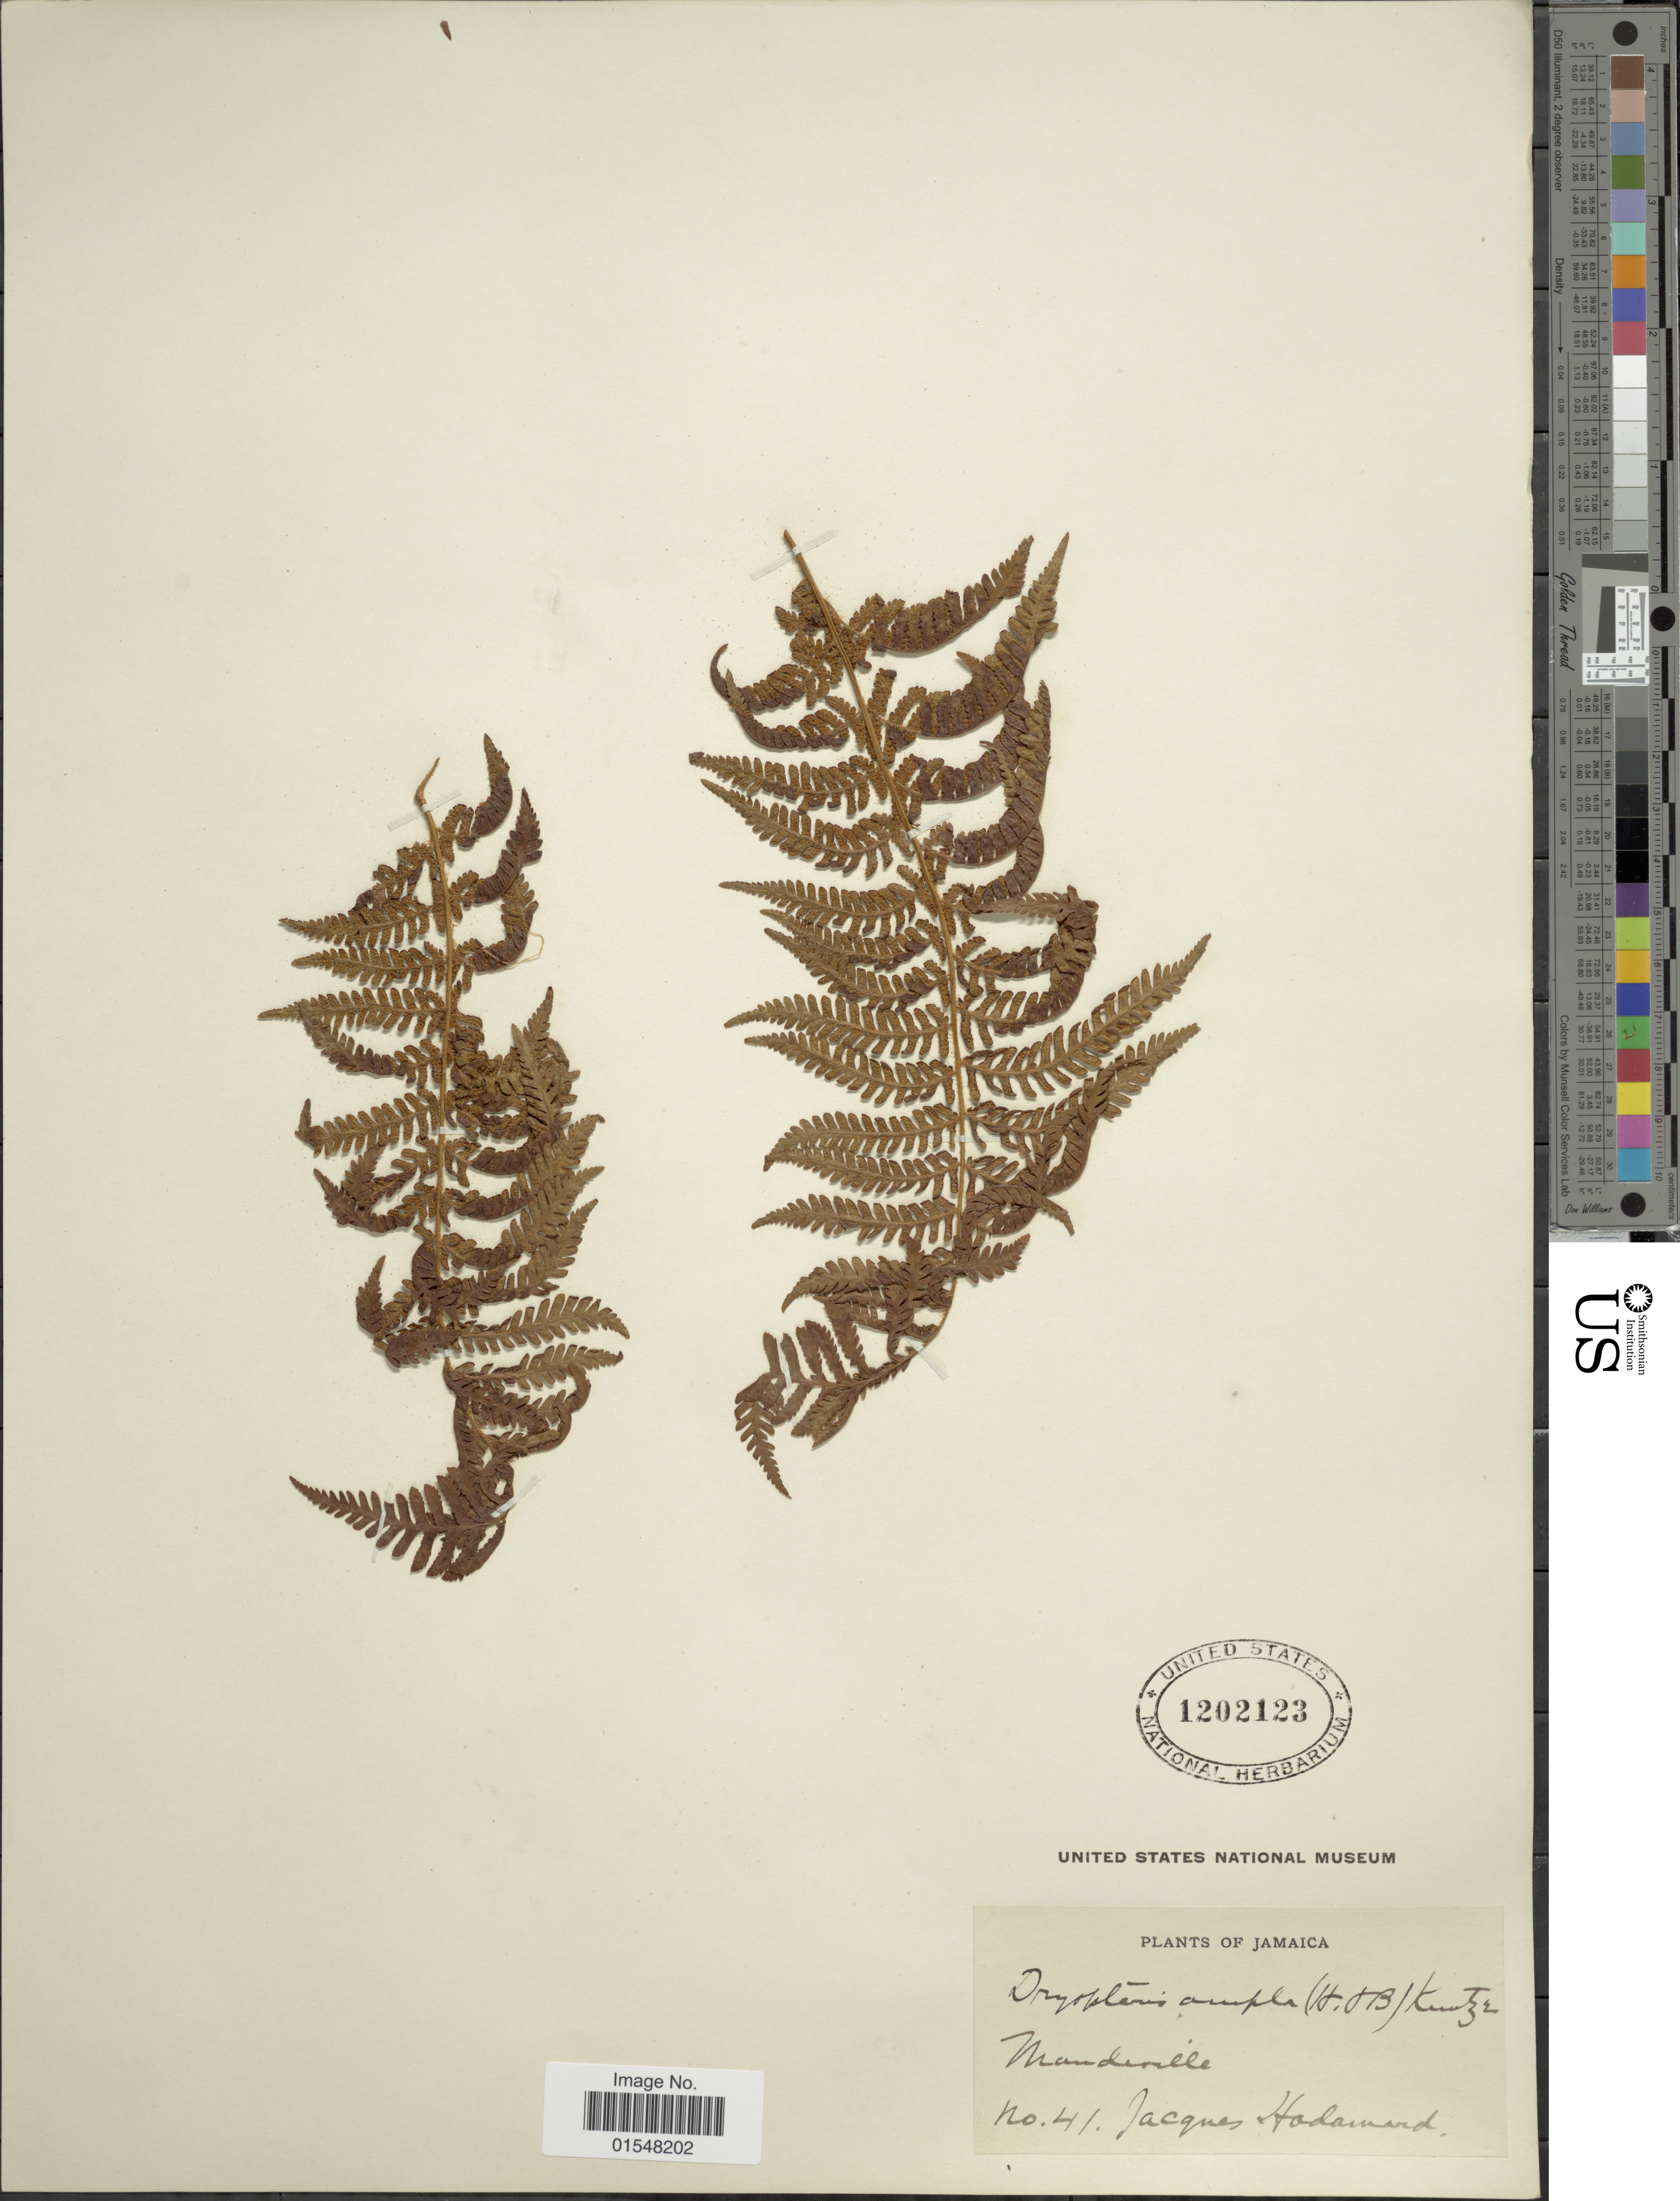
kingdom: Plantae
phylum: Tracheophyta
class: Polypodiopsida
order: Polypodiales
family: Dryopteridaceae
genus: Ctenitis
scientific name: Ctenitis sloanei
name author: (Poepp. ex Spreng.) C.V. Morton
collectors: J. Hadamard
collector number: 41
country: Jamaica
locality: Mandeville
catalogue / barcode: US 1202123